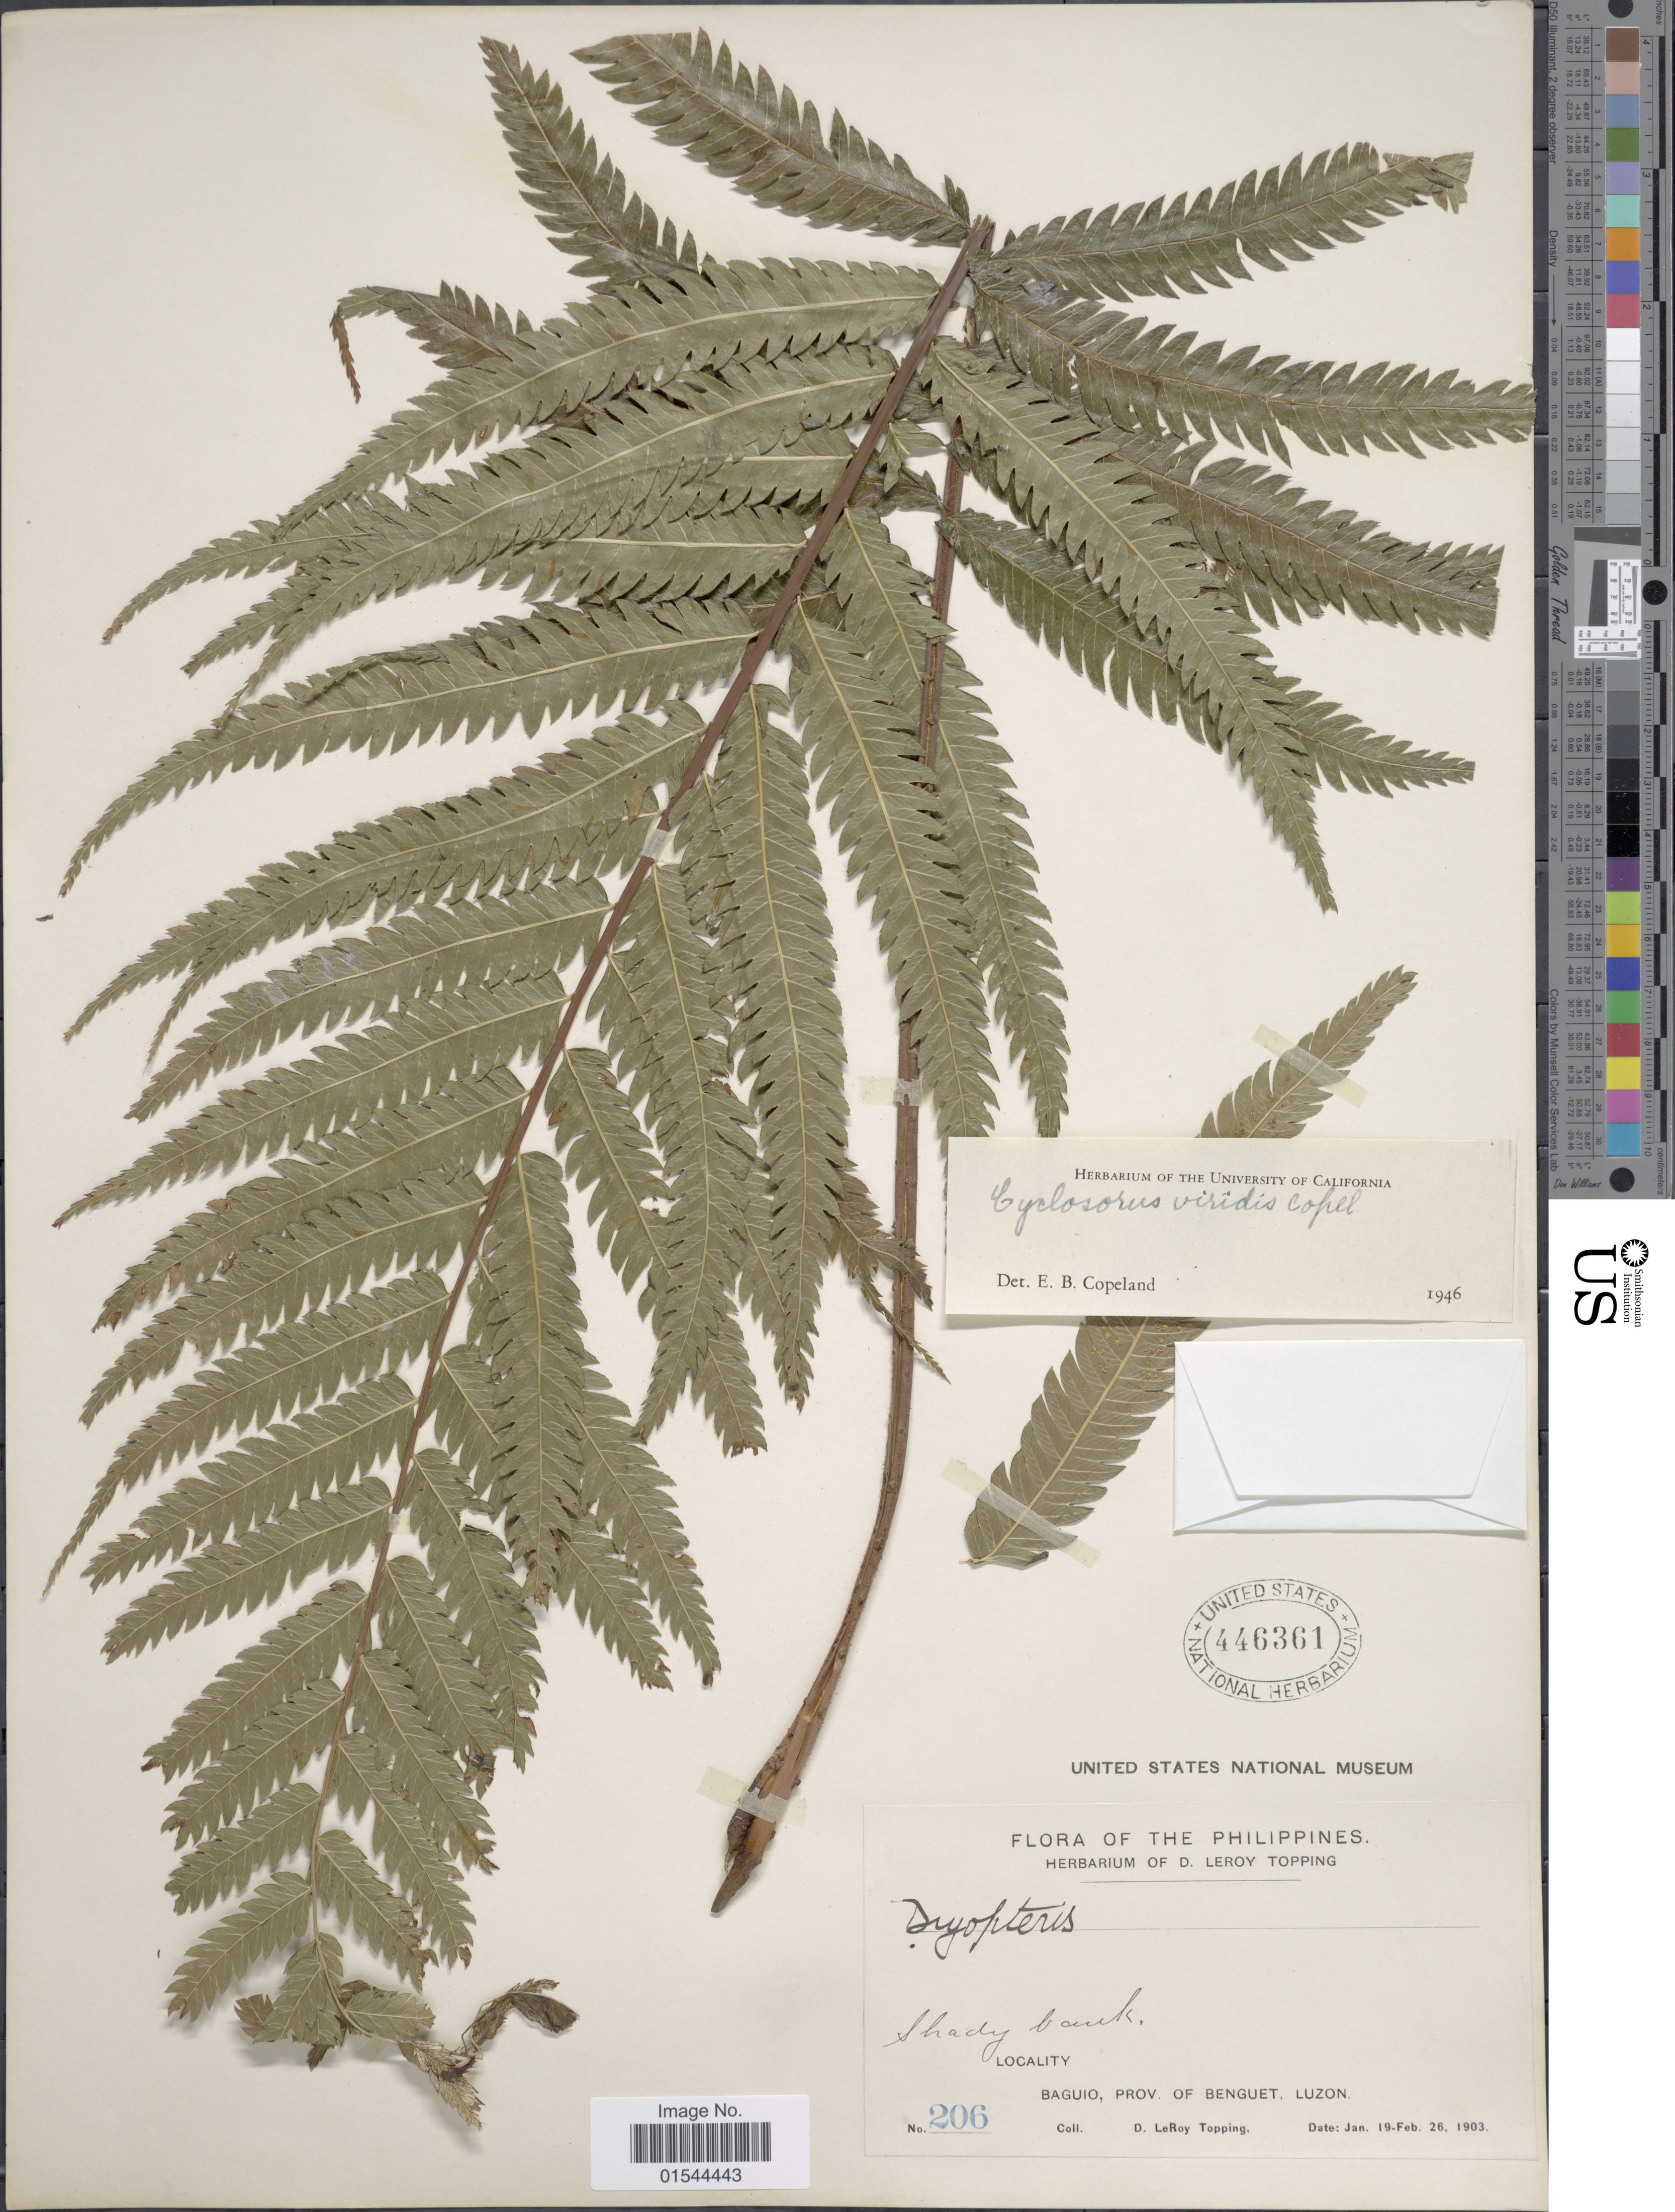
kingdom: Plantae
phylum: Tracheophyta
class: Polypodiopsida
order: Polypodiales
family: Thelypteridaceae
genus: Pneumatopteris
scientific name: Pneumatopteris glabra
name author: (Copel.) Holttum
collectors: D. L. Topping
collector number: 206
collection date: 1903-01-19/1903-02-26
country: Philippines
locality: Baguio, Prov. of Benguet, Luzon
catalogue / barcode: US 446361